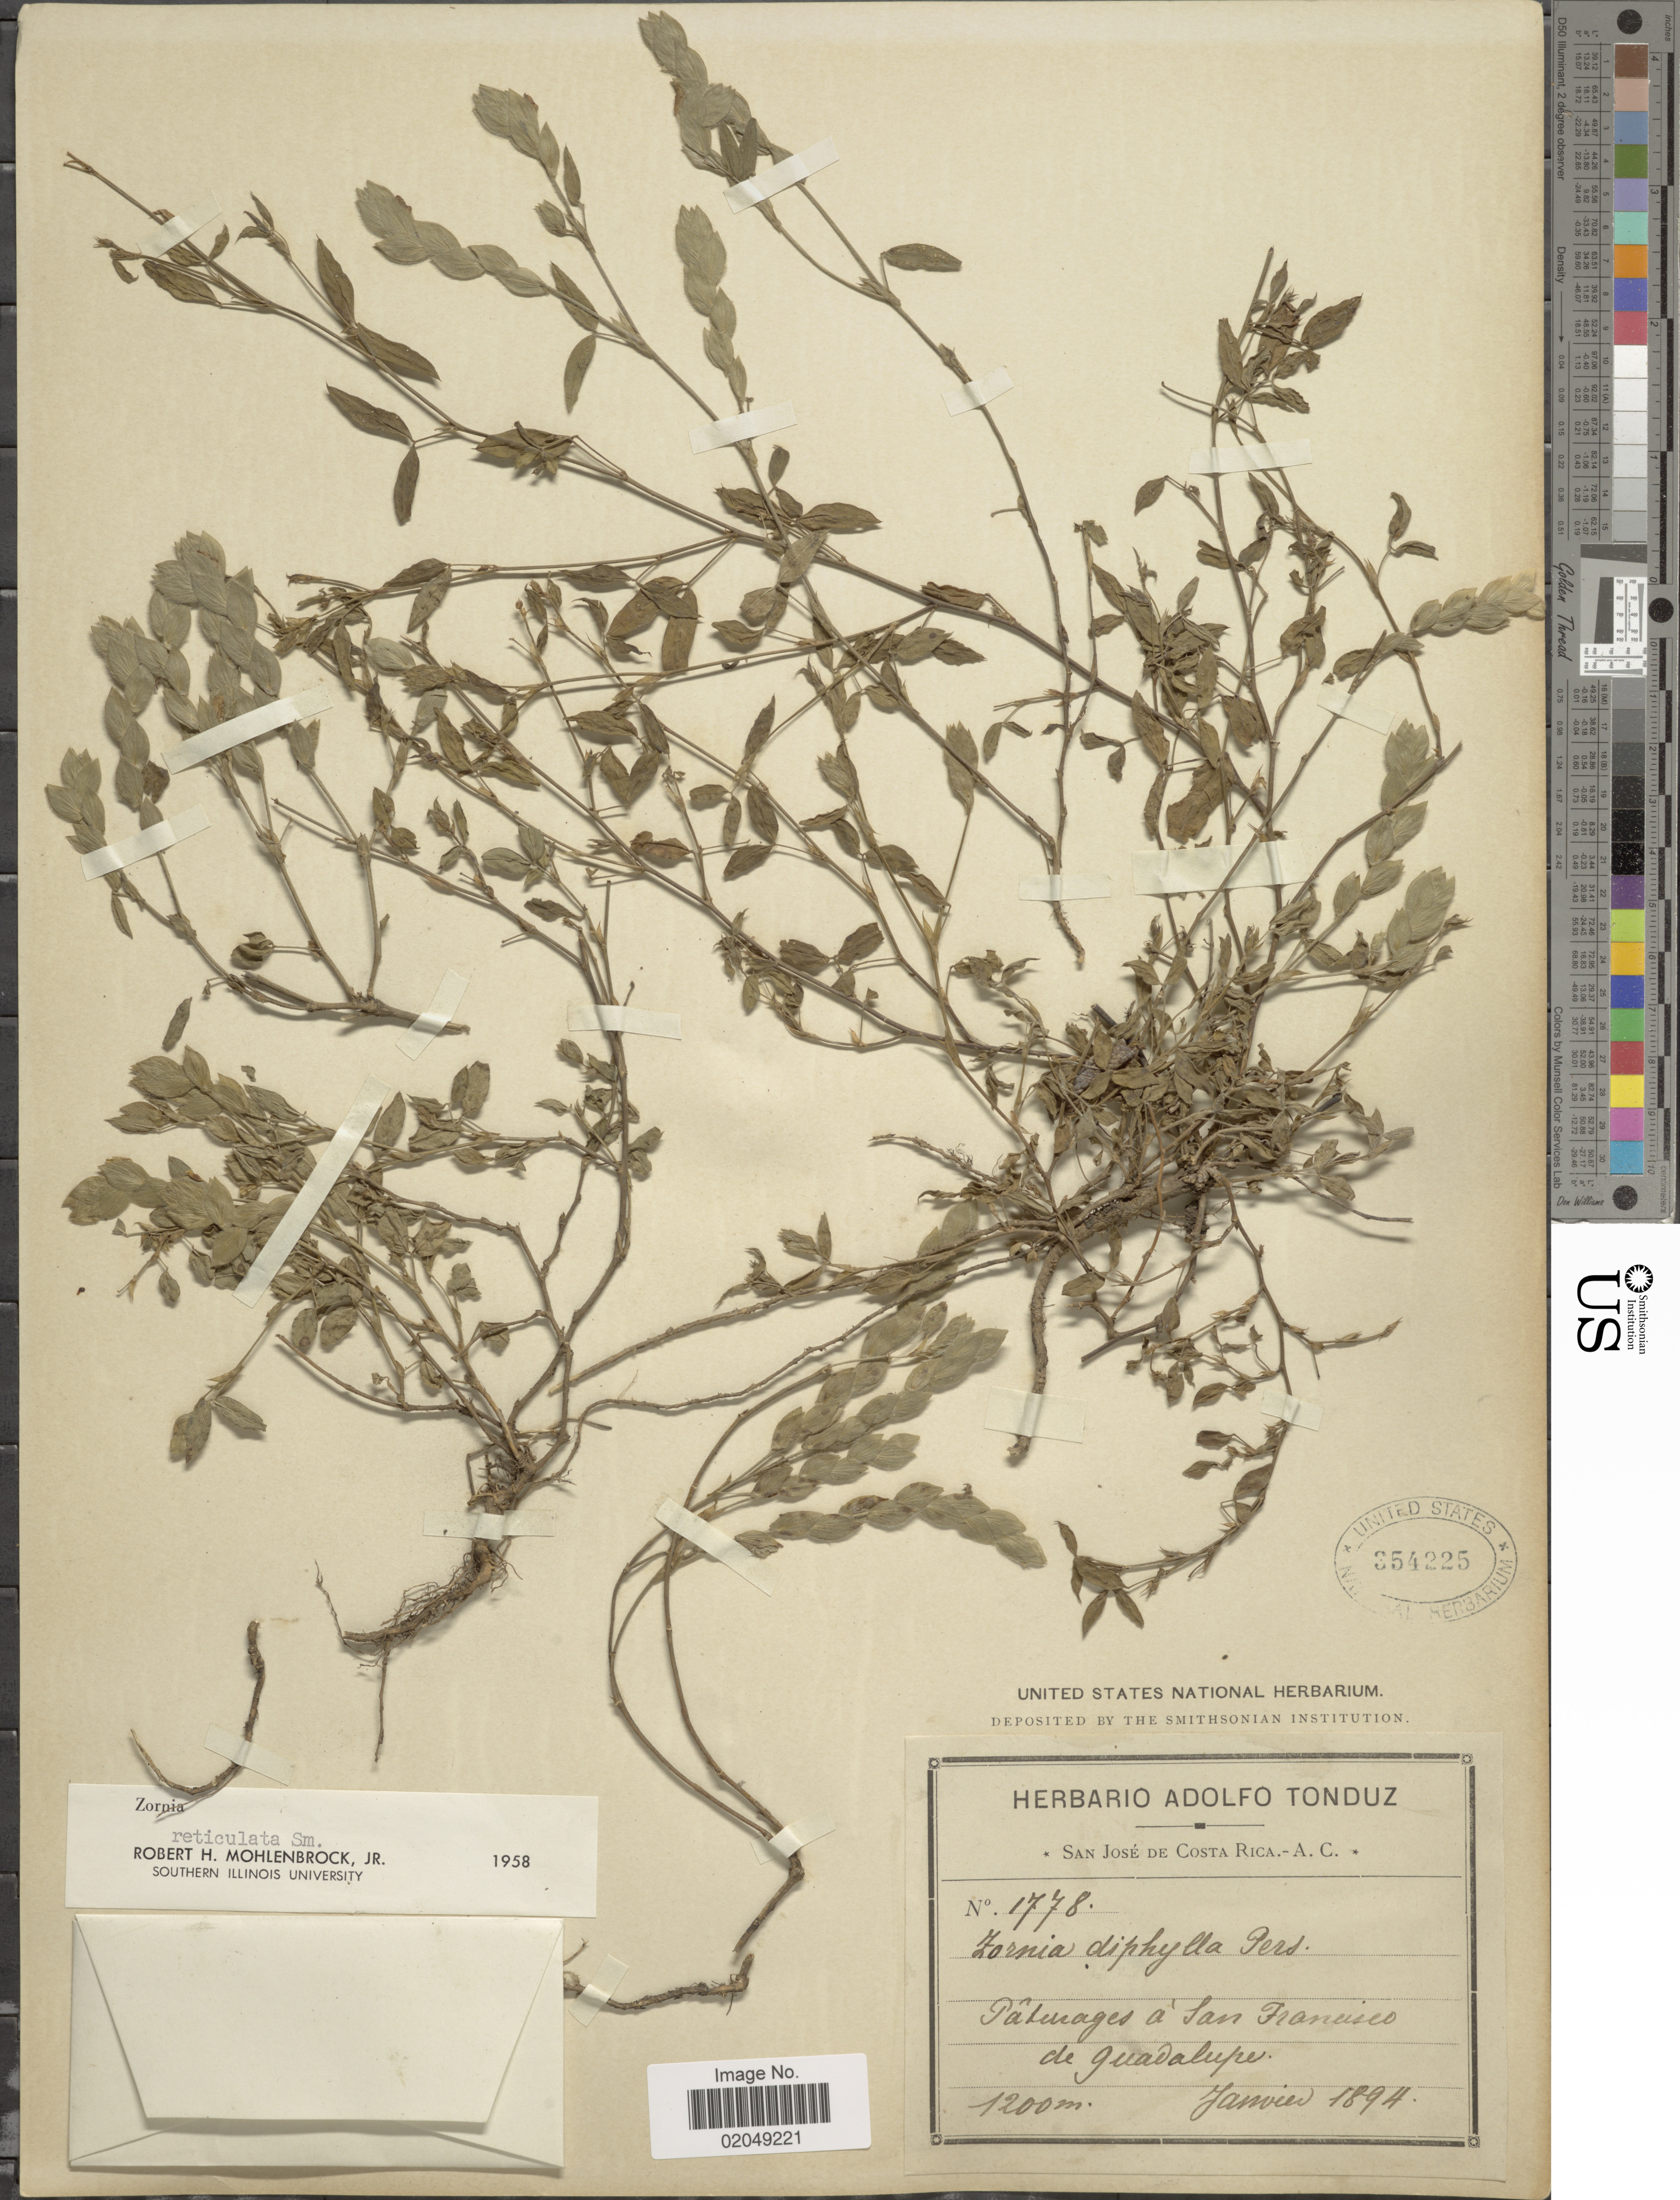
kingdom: Plantae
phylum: Tracheophyta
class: Magnoliopsida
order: Fabales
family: Fabaceae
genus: Zornia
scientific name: Zornia reticulata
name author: Sm.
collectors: ex Herb. Adolfo Tonduz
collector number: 1178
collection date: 1894-01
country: Costa Rica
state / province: San José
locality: Paturages a San Francisco de Guadalupe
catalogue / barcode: US 354225